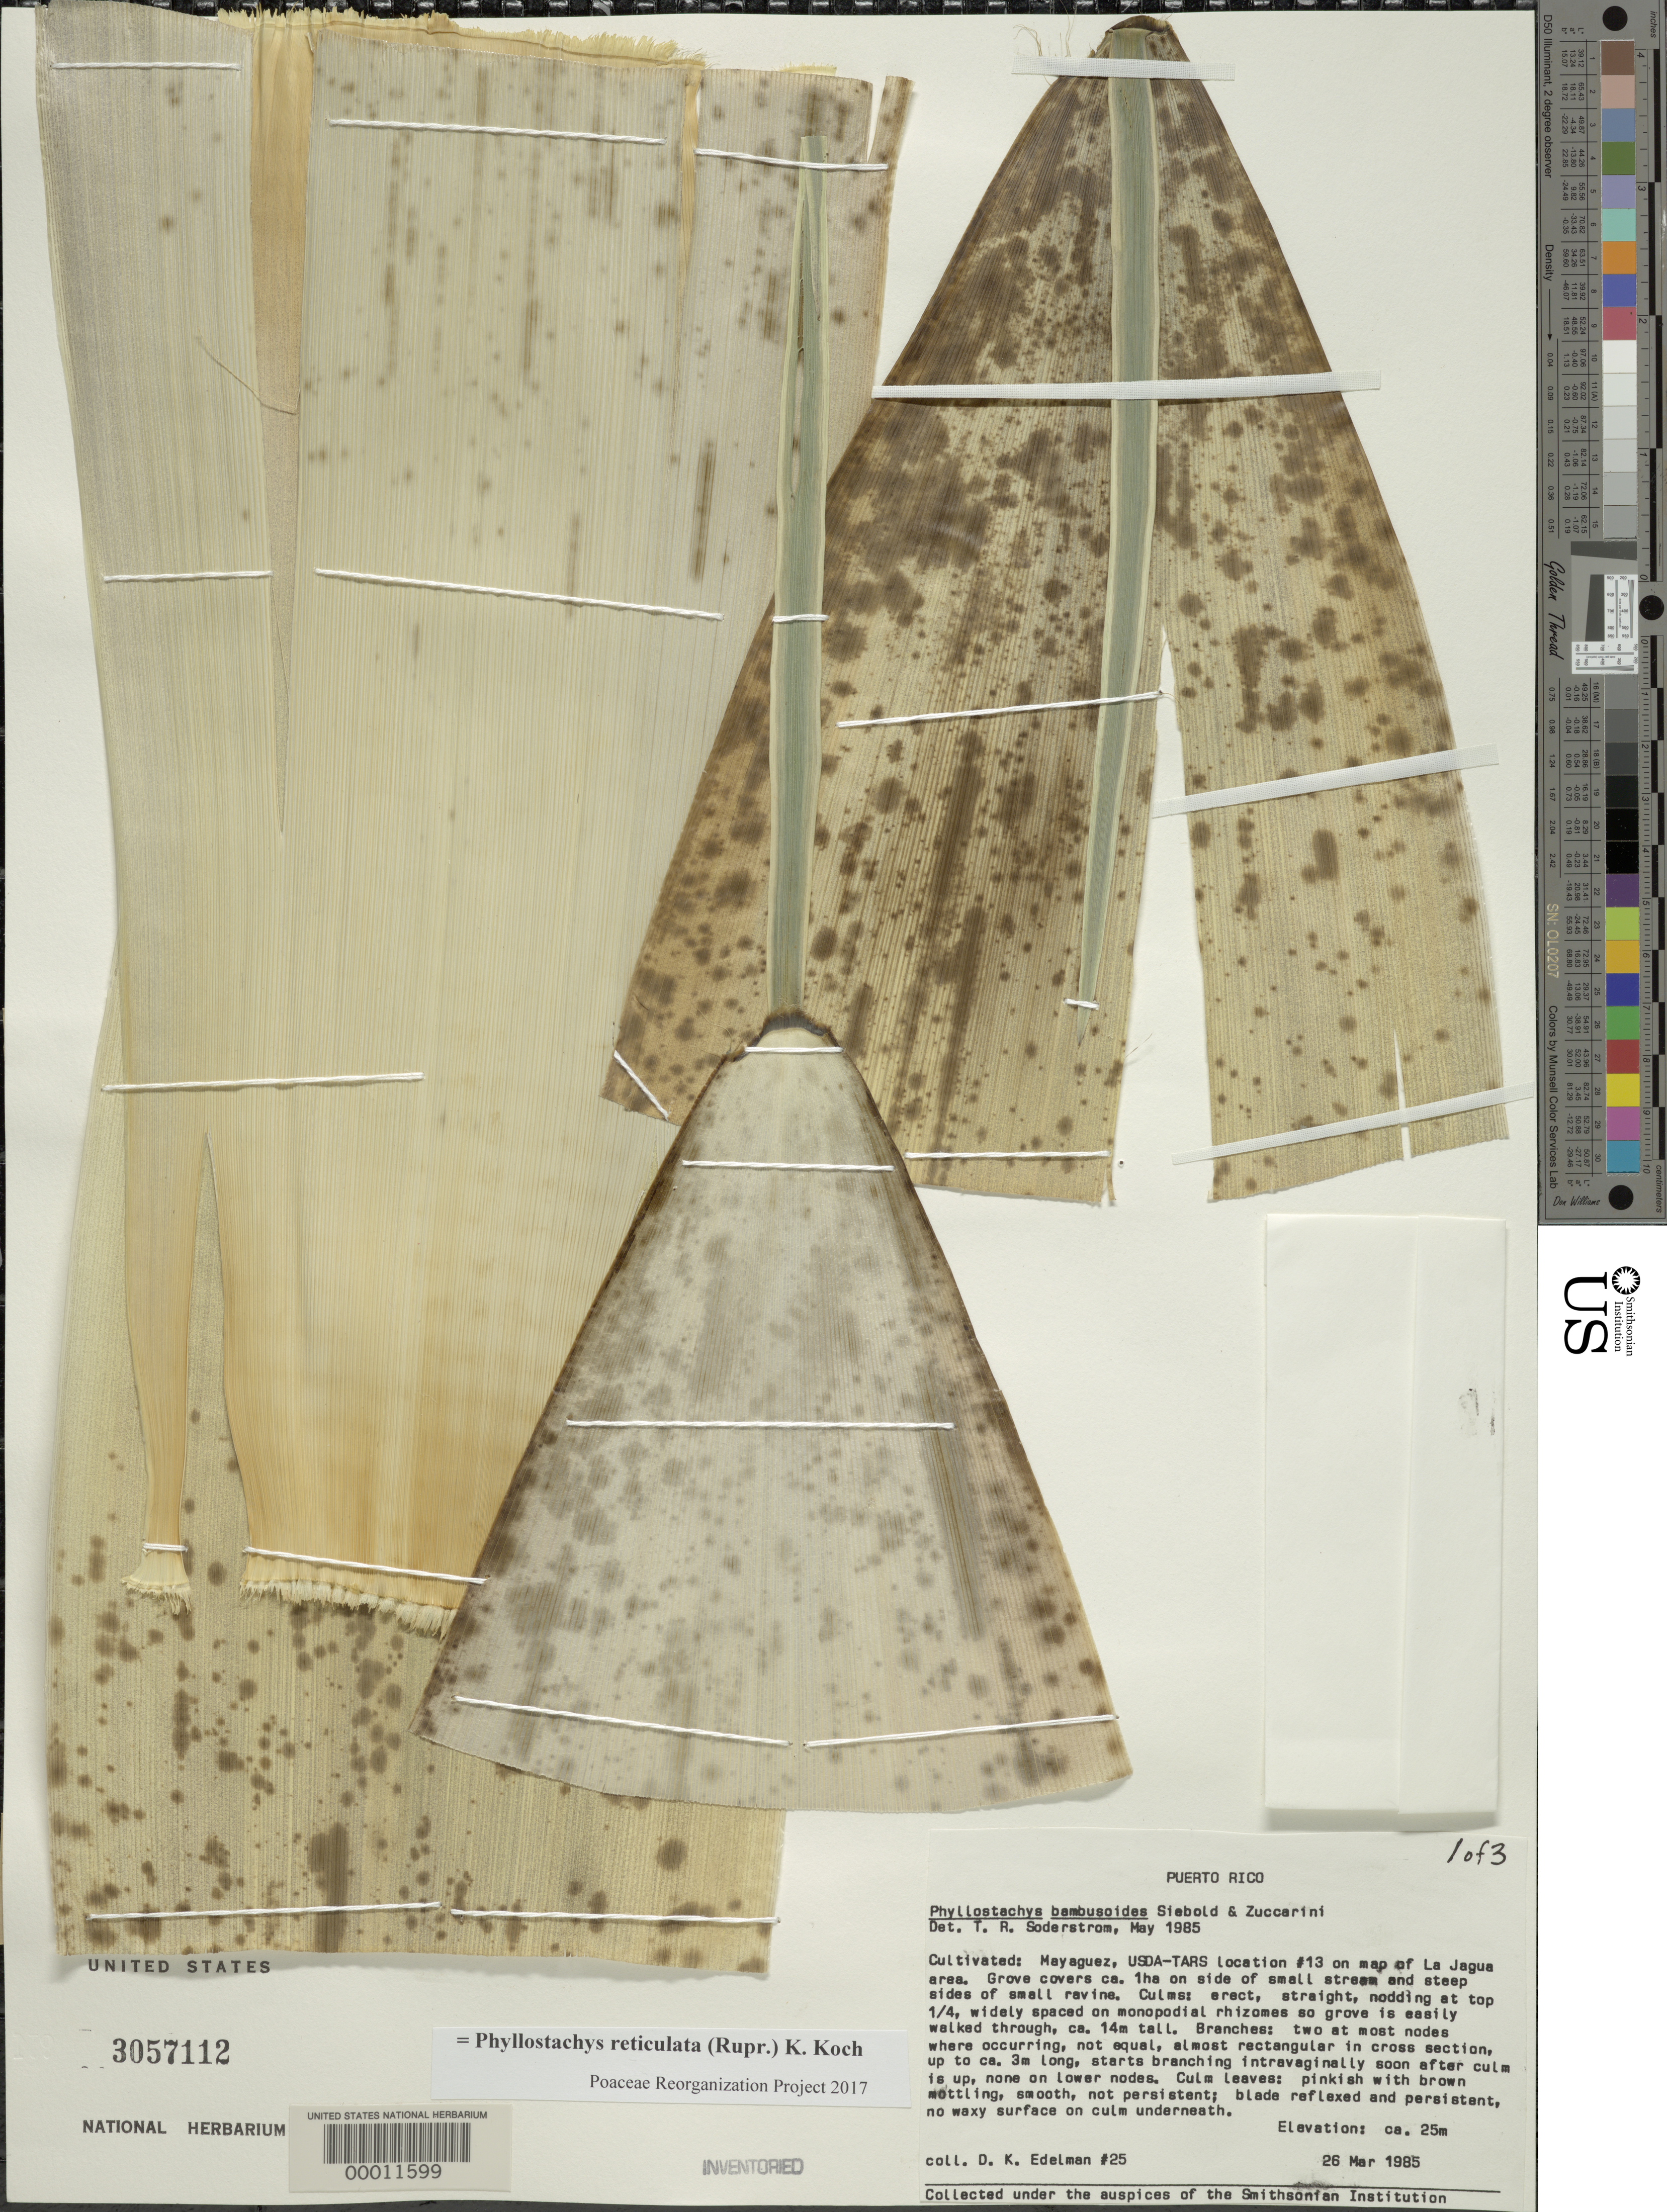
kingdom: Plantae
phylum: Tracheophyta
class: Liliopsida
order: Poales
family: Poaceae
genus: Phyllostachys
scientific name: Phyllostachys reticulata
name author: (Rupr.) K. Koch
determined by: Poaceae Reorganization Project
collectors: D. Edelman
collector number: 25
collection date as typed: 26 Mar 1985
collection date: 1985-03-26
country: Puerto Rico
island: Greater Antilles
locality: Mayaguez, usda-tars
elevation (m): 25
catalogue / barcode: US 3057112